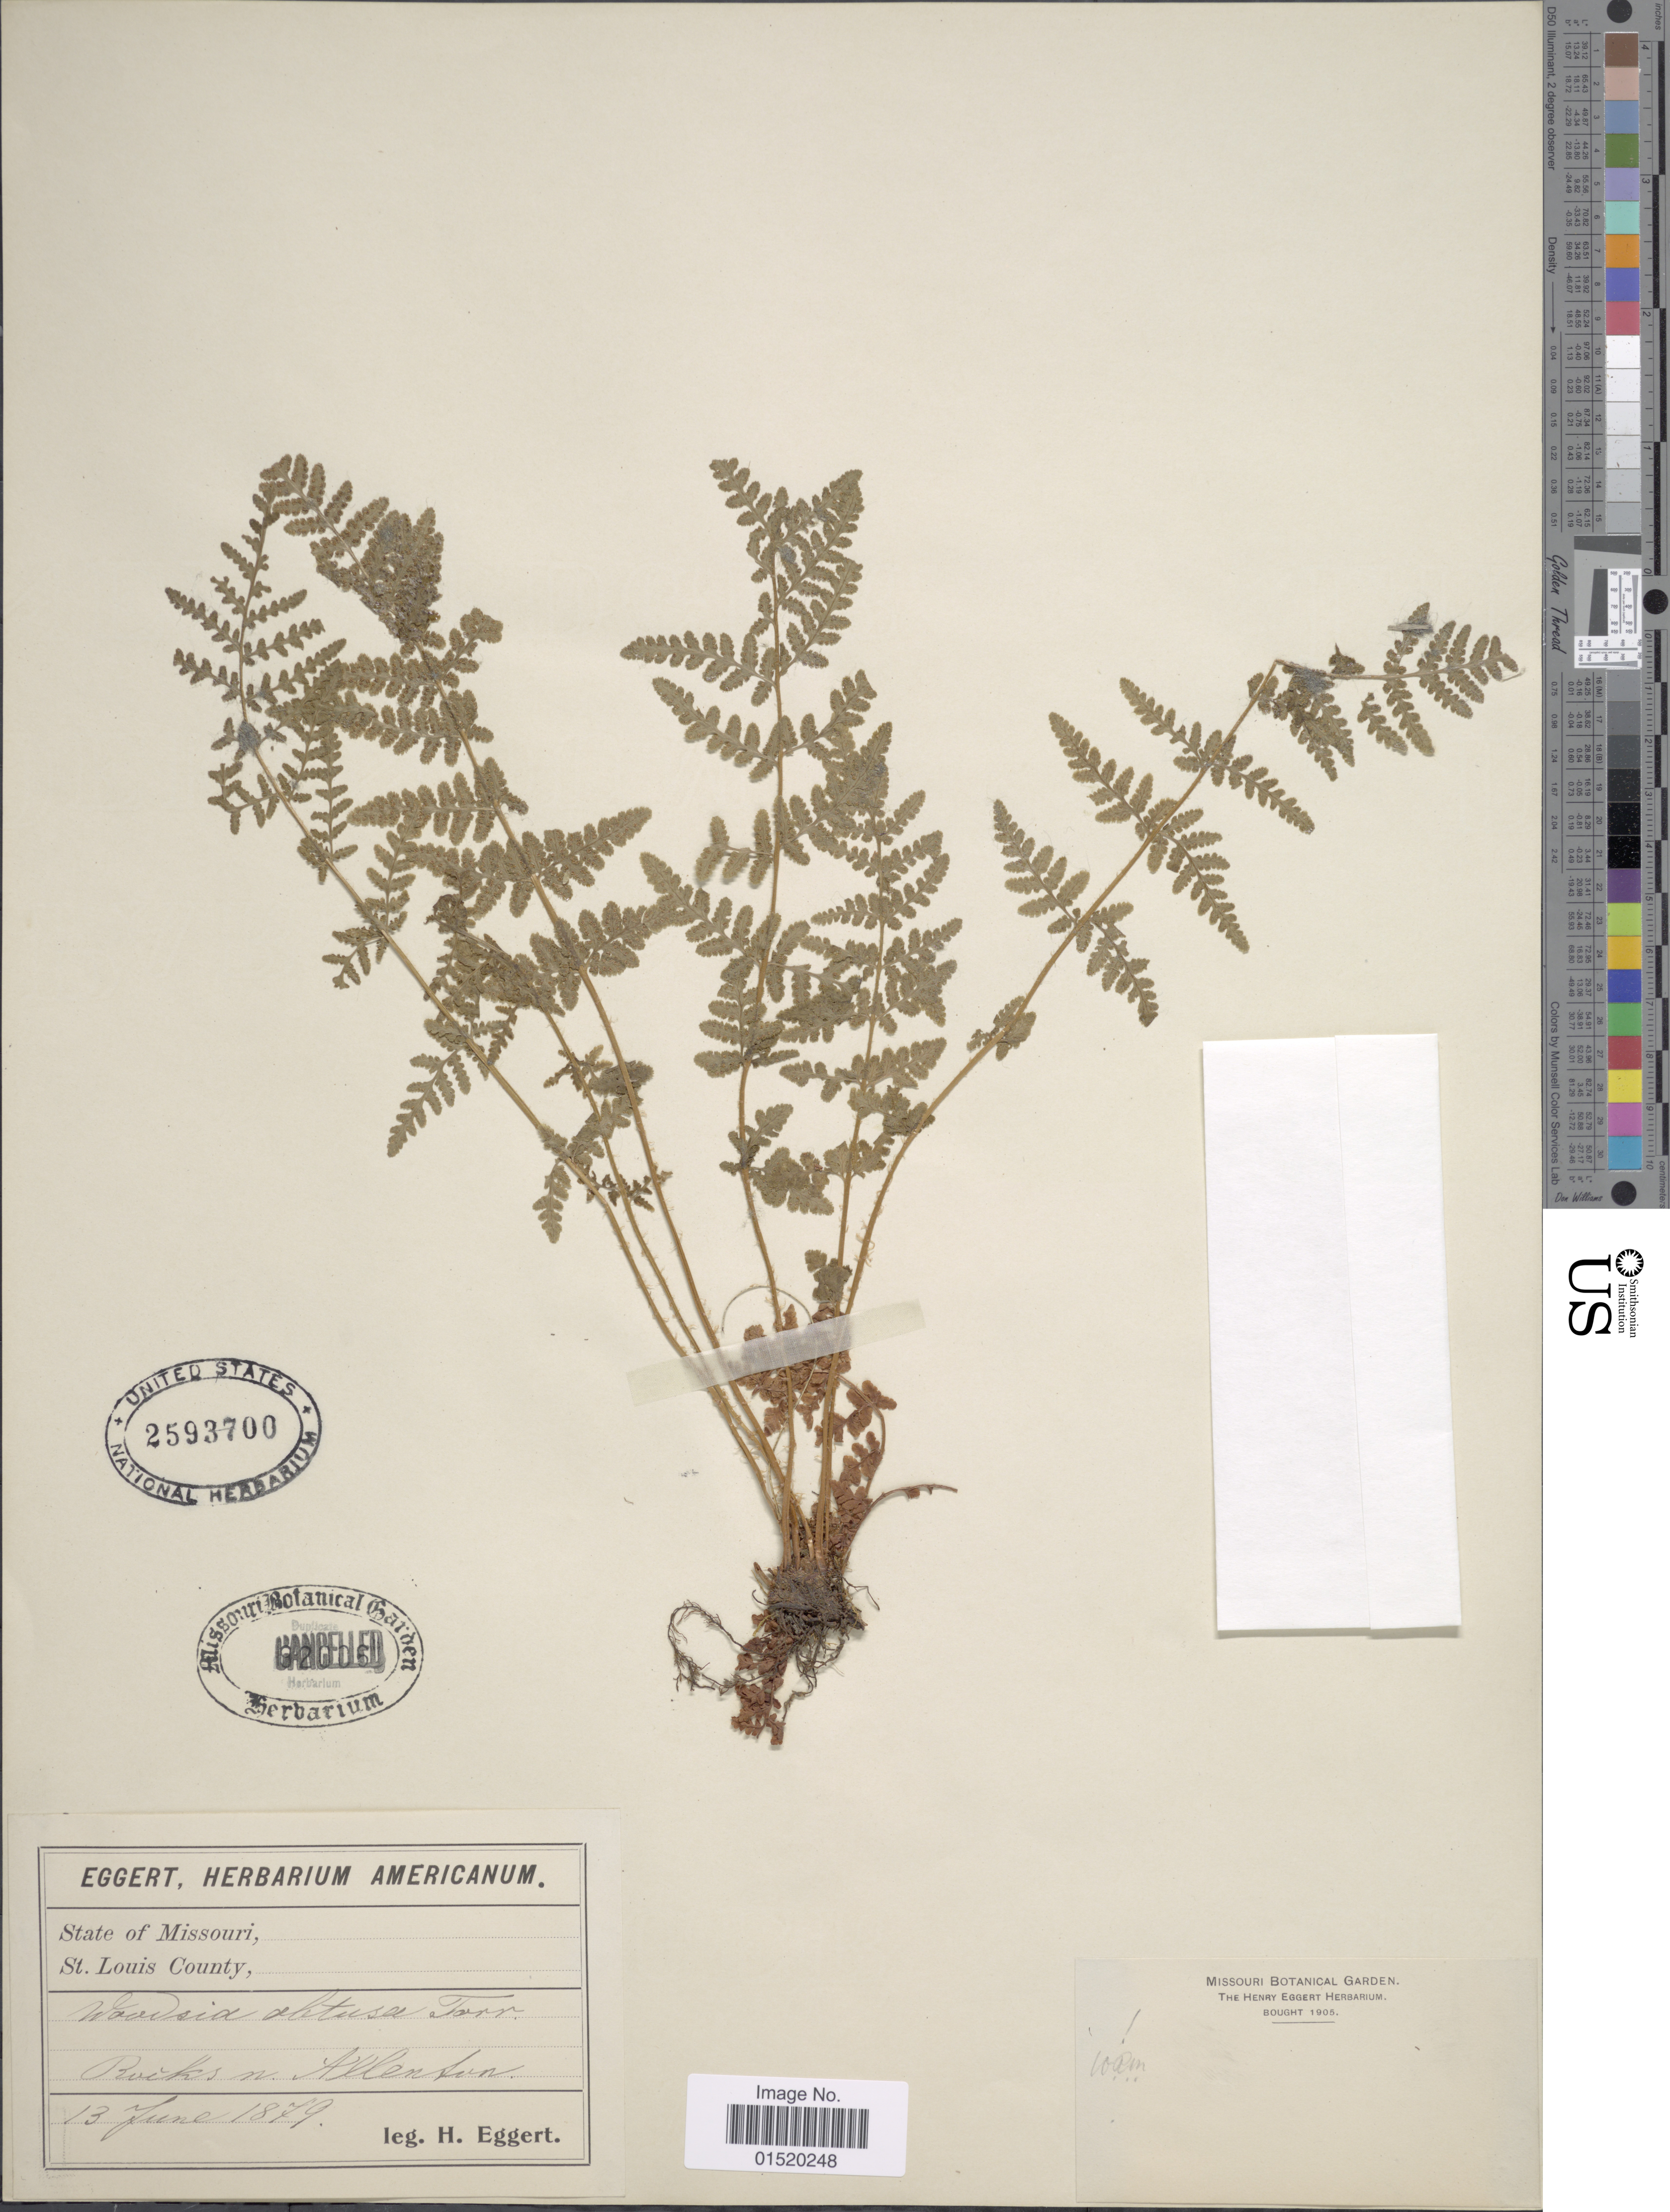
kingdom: Plantae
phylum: Tracheophyta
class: Polypodiopsida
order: Polypodiales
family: Woodsiaceae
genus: Woodsia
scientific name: Woodsia obtusa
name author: (Spreng.) Torr.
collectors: H. Eggert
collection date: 1879-06-13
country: United States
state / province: Missouri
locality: St Louis County, Rocks n Allerton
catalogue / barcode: US 2593700